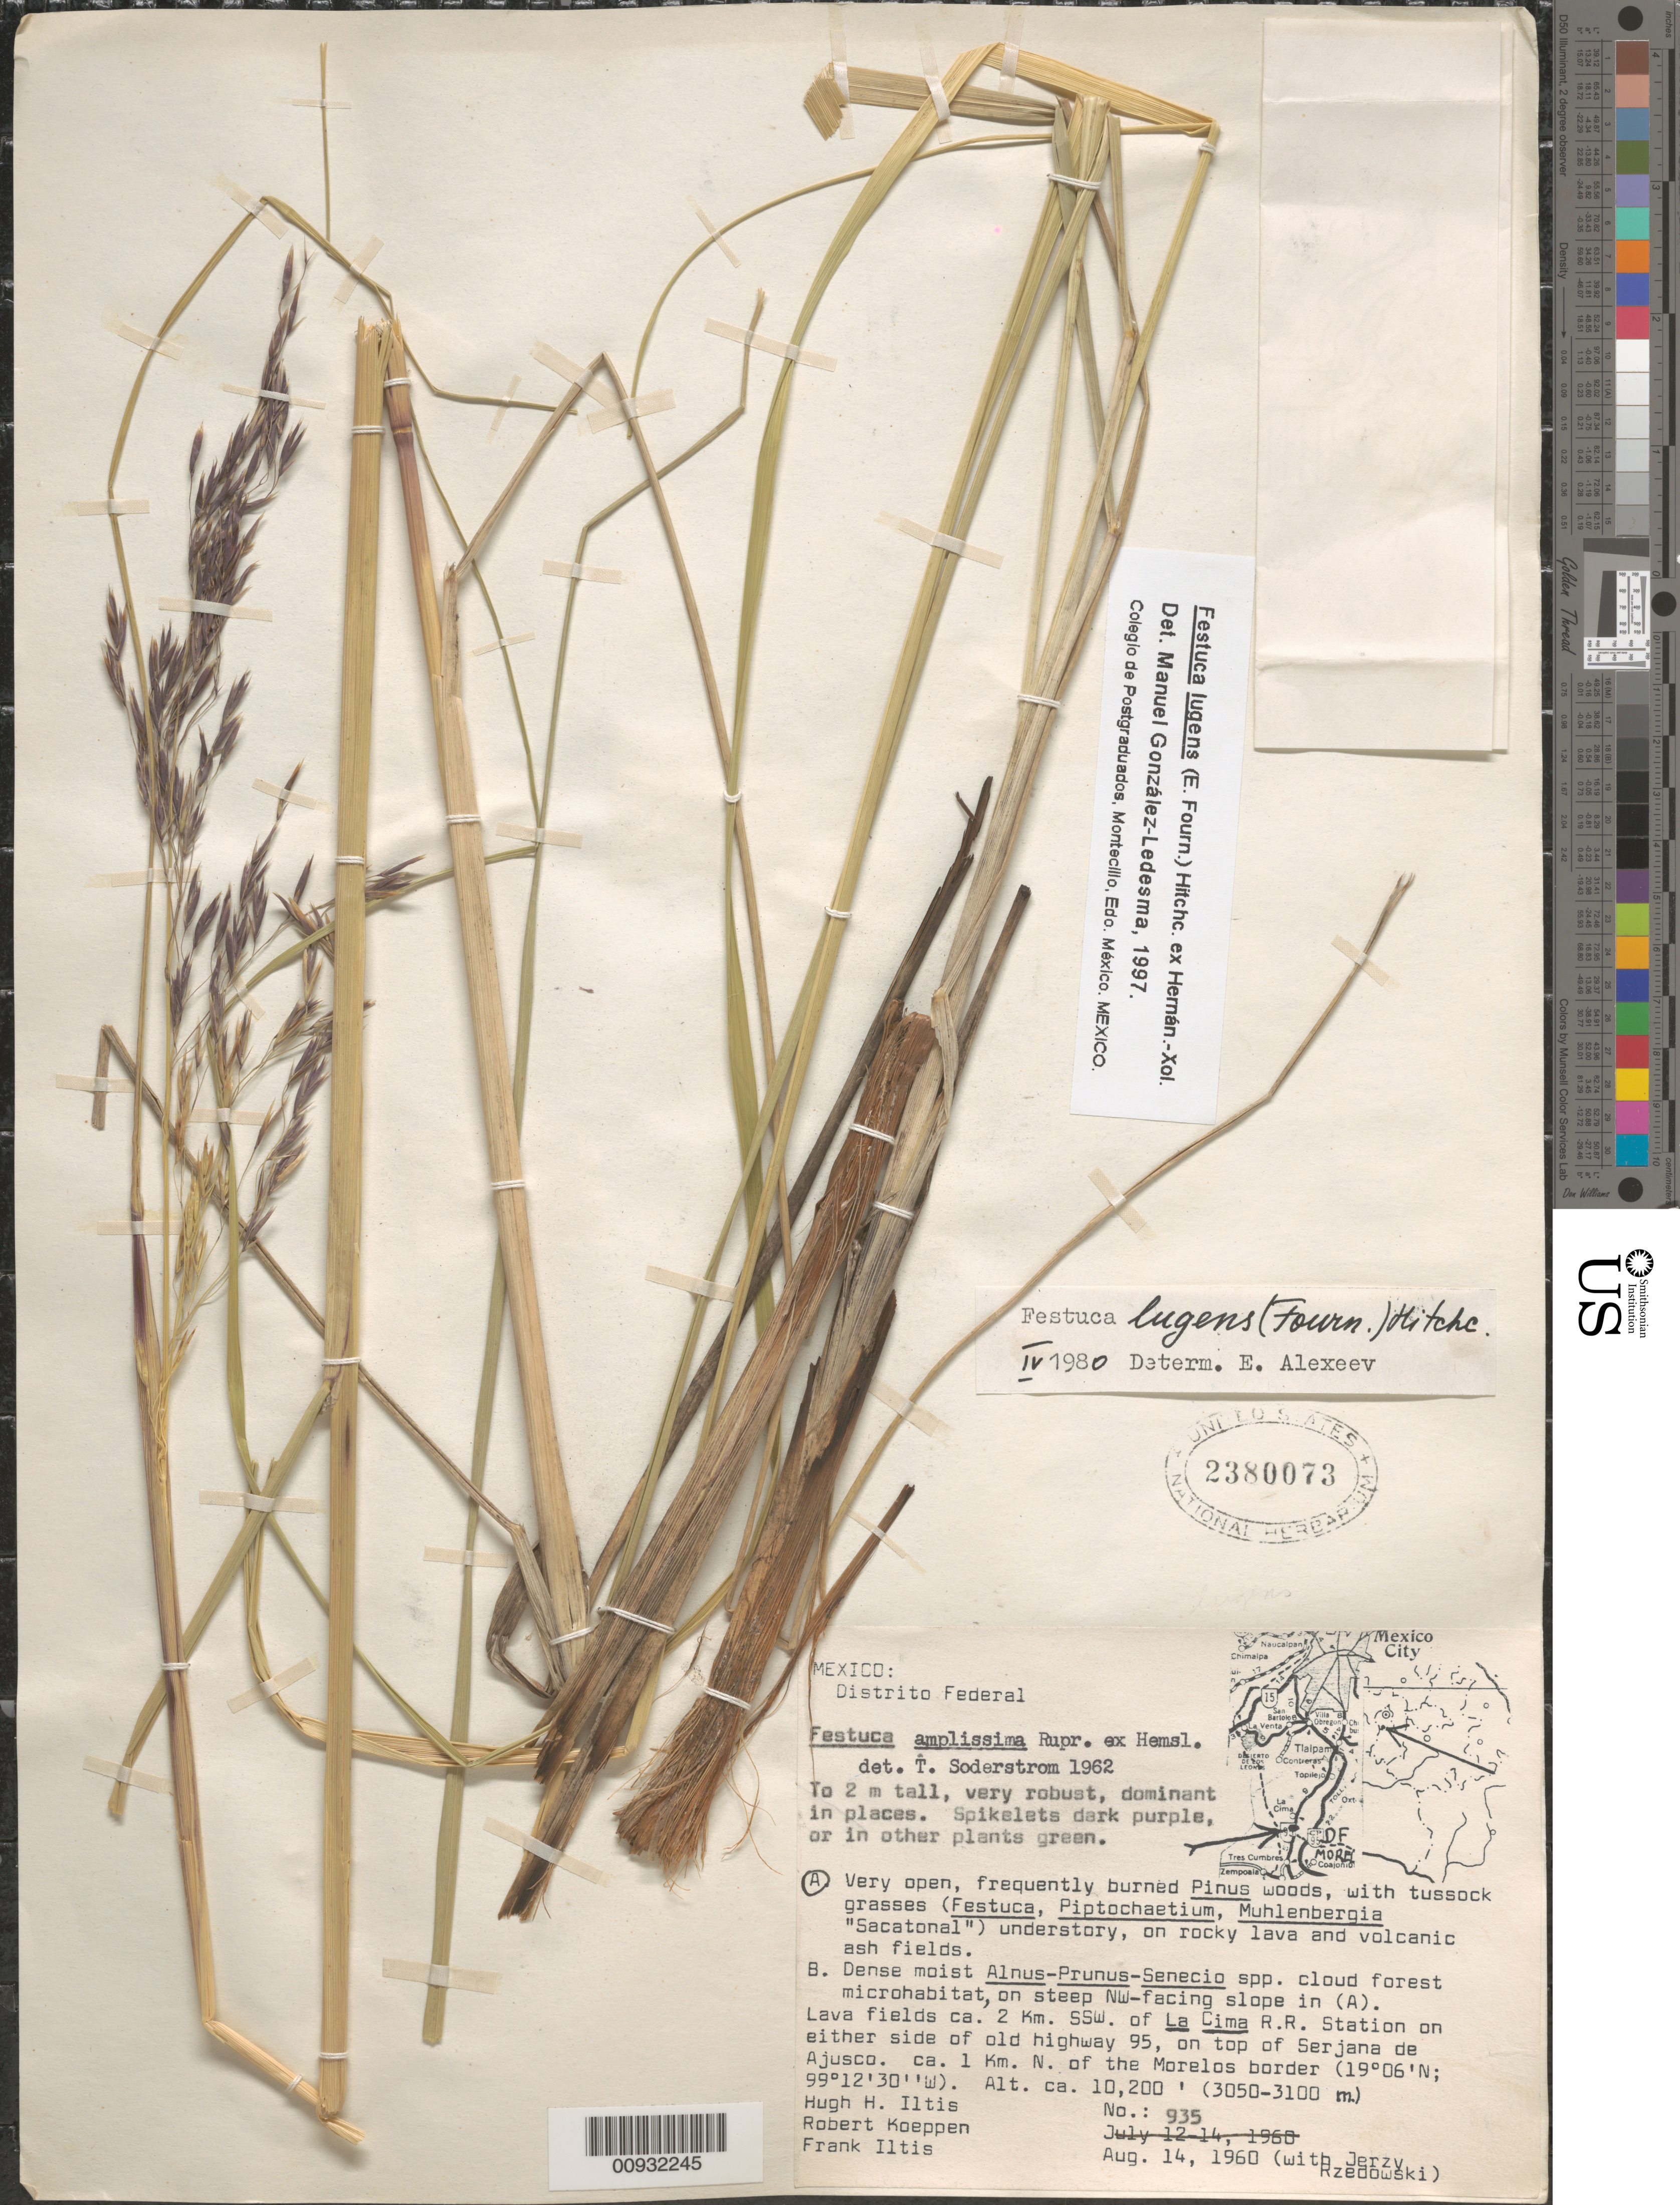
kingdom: Plantae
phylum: Tracheophyta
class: Liliopsida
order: Poales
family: Poaceae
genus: Festuca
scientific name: Festuca lugens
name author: (E. Fourn.) Hitchc. ex Hern.-Xol.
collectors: H. H. Iltis, F. S. Iltis, J. Rzedowski & R. C. Koeppen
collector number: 935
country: Mexico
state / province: Distrito Federal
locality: SSW of L Cima RR station on either side of hwy 95, top of Serjana de Ajusco, N of Morelos border.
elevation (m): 3050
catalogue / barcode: US 2380073